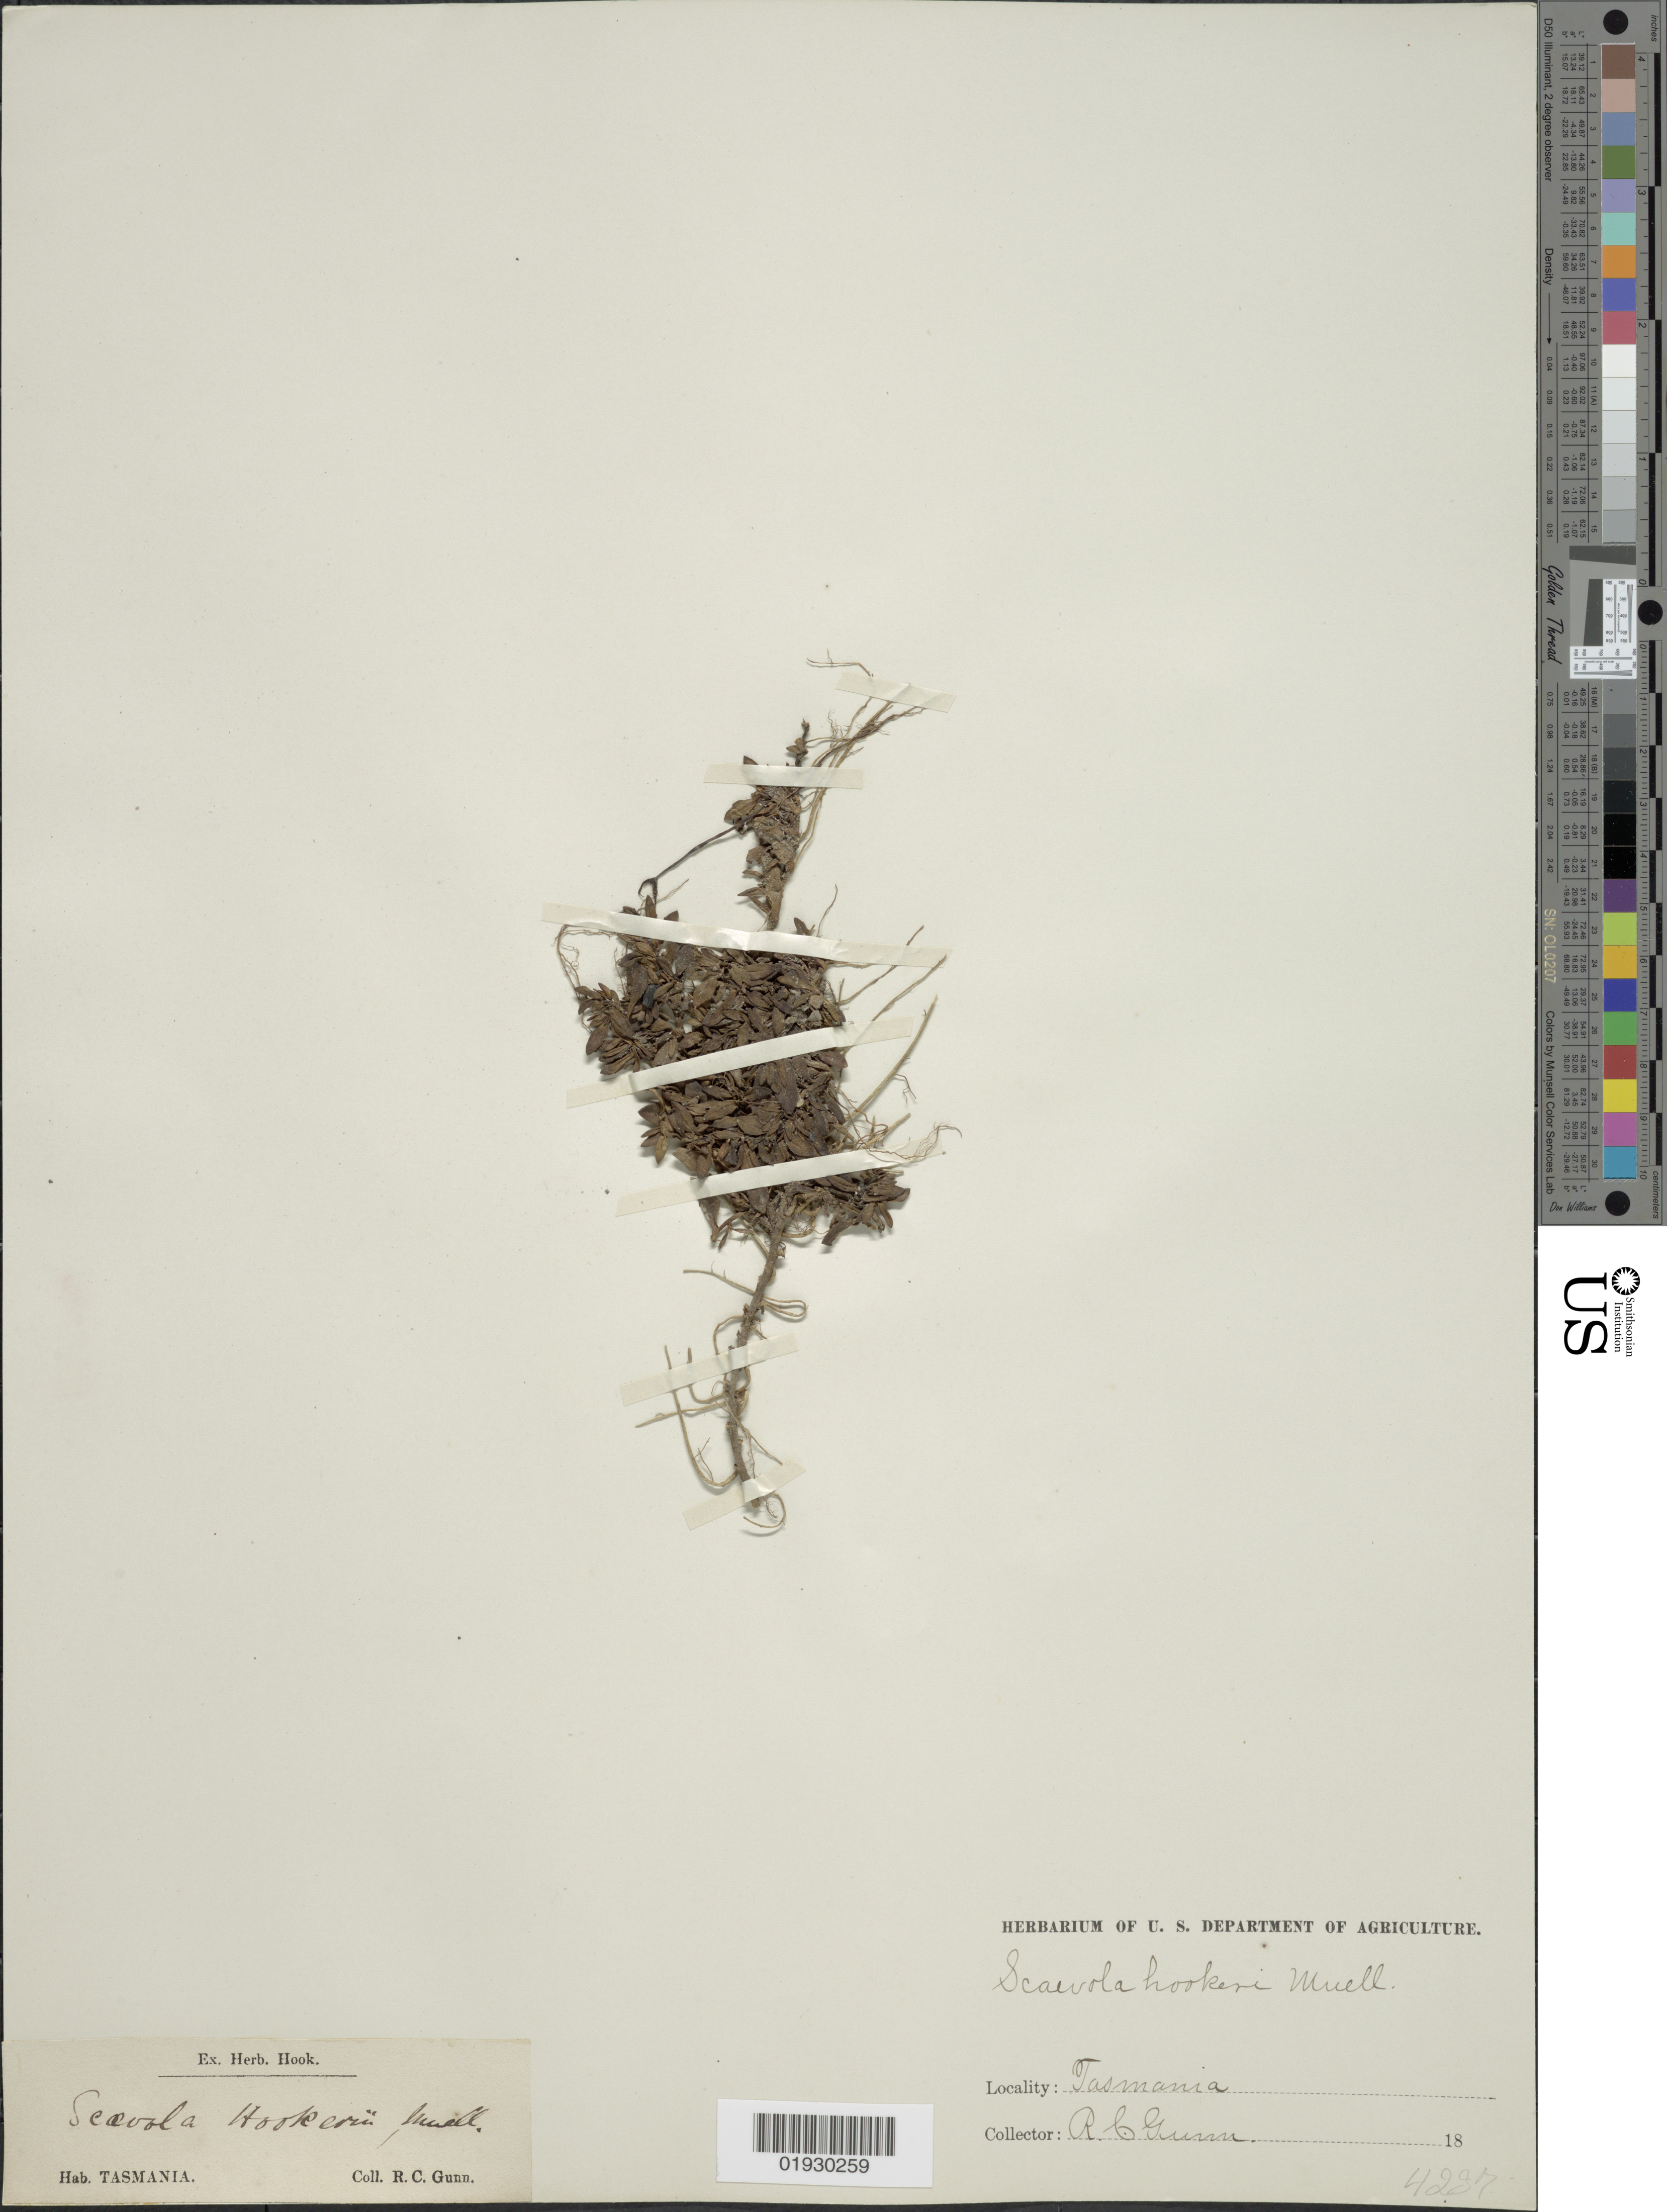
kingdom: Plantae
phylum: Tracheophyta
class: Magnoliopsida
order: Asterales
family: Goodeniaceae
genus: Scaevola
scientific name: Scaevola hookeri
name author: F. Muell. ex Hook. f.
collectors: R. Gunn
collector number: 4237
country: Australia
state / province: Tasmania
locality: Tasmania.